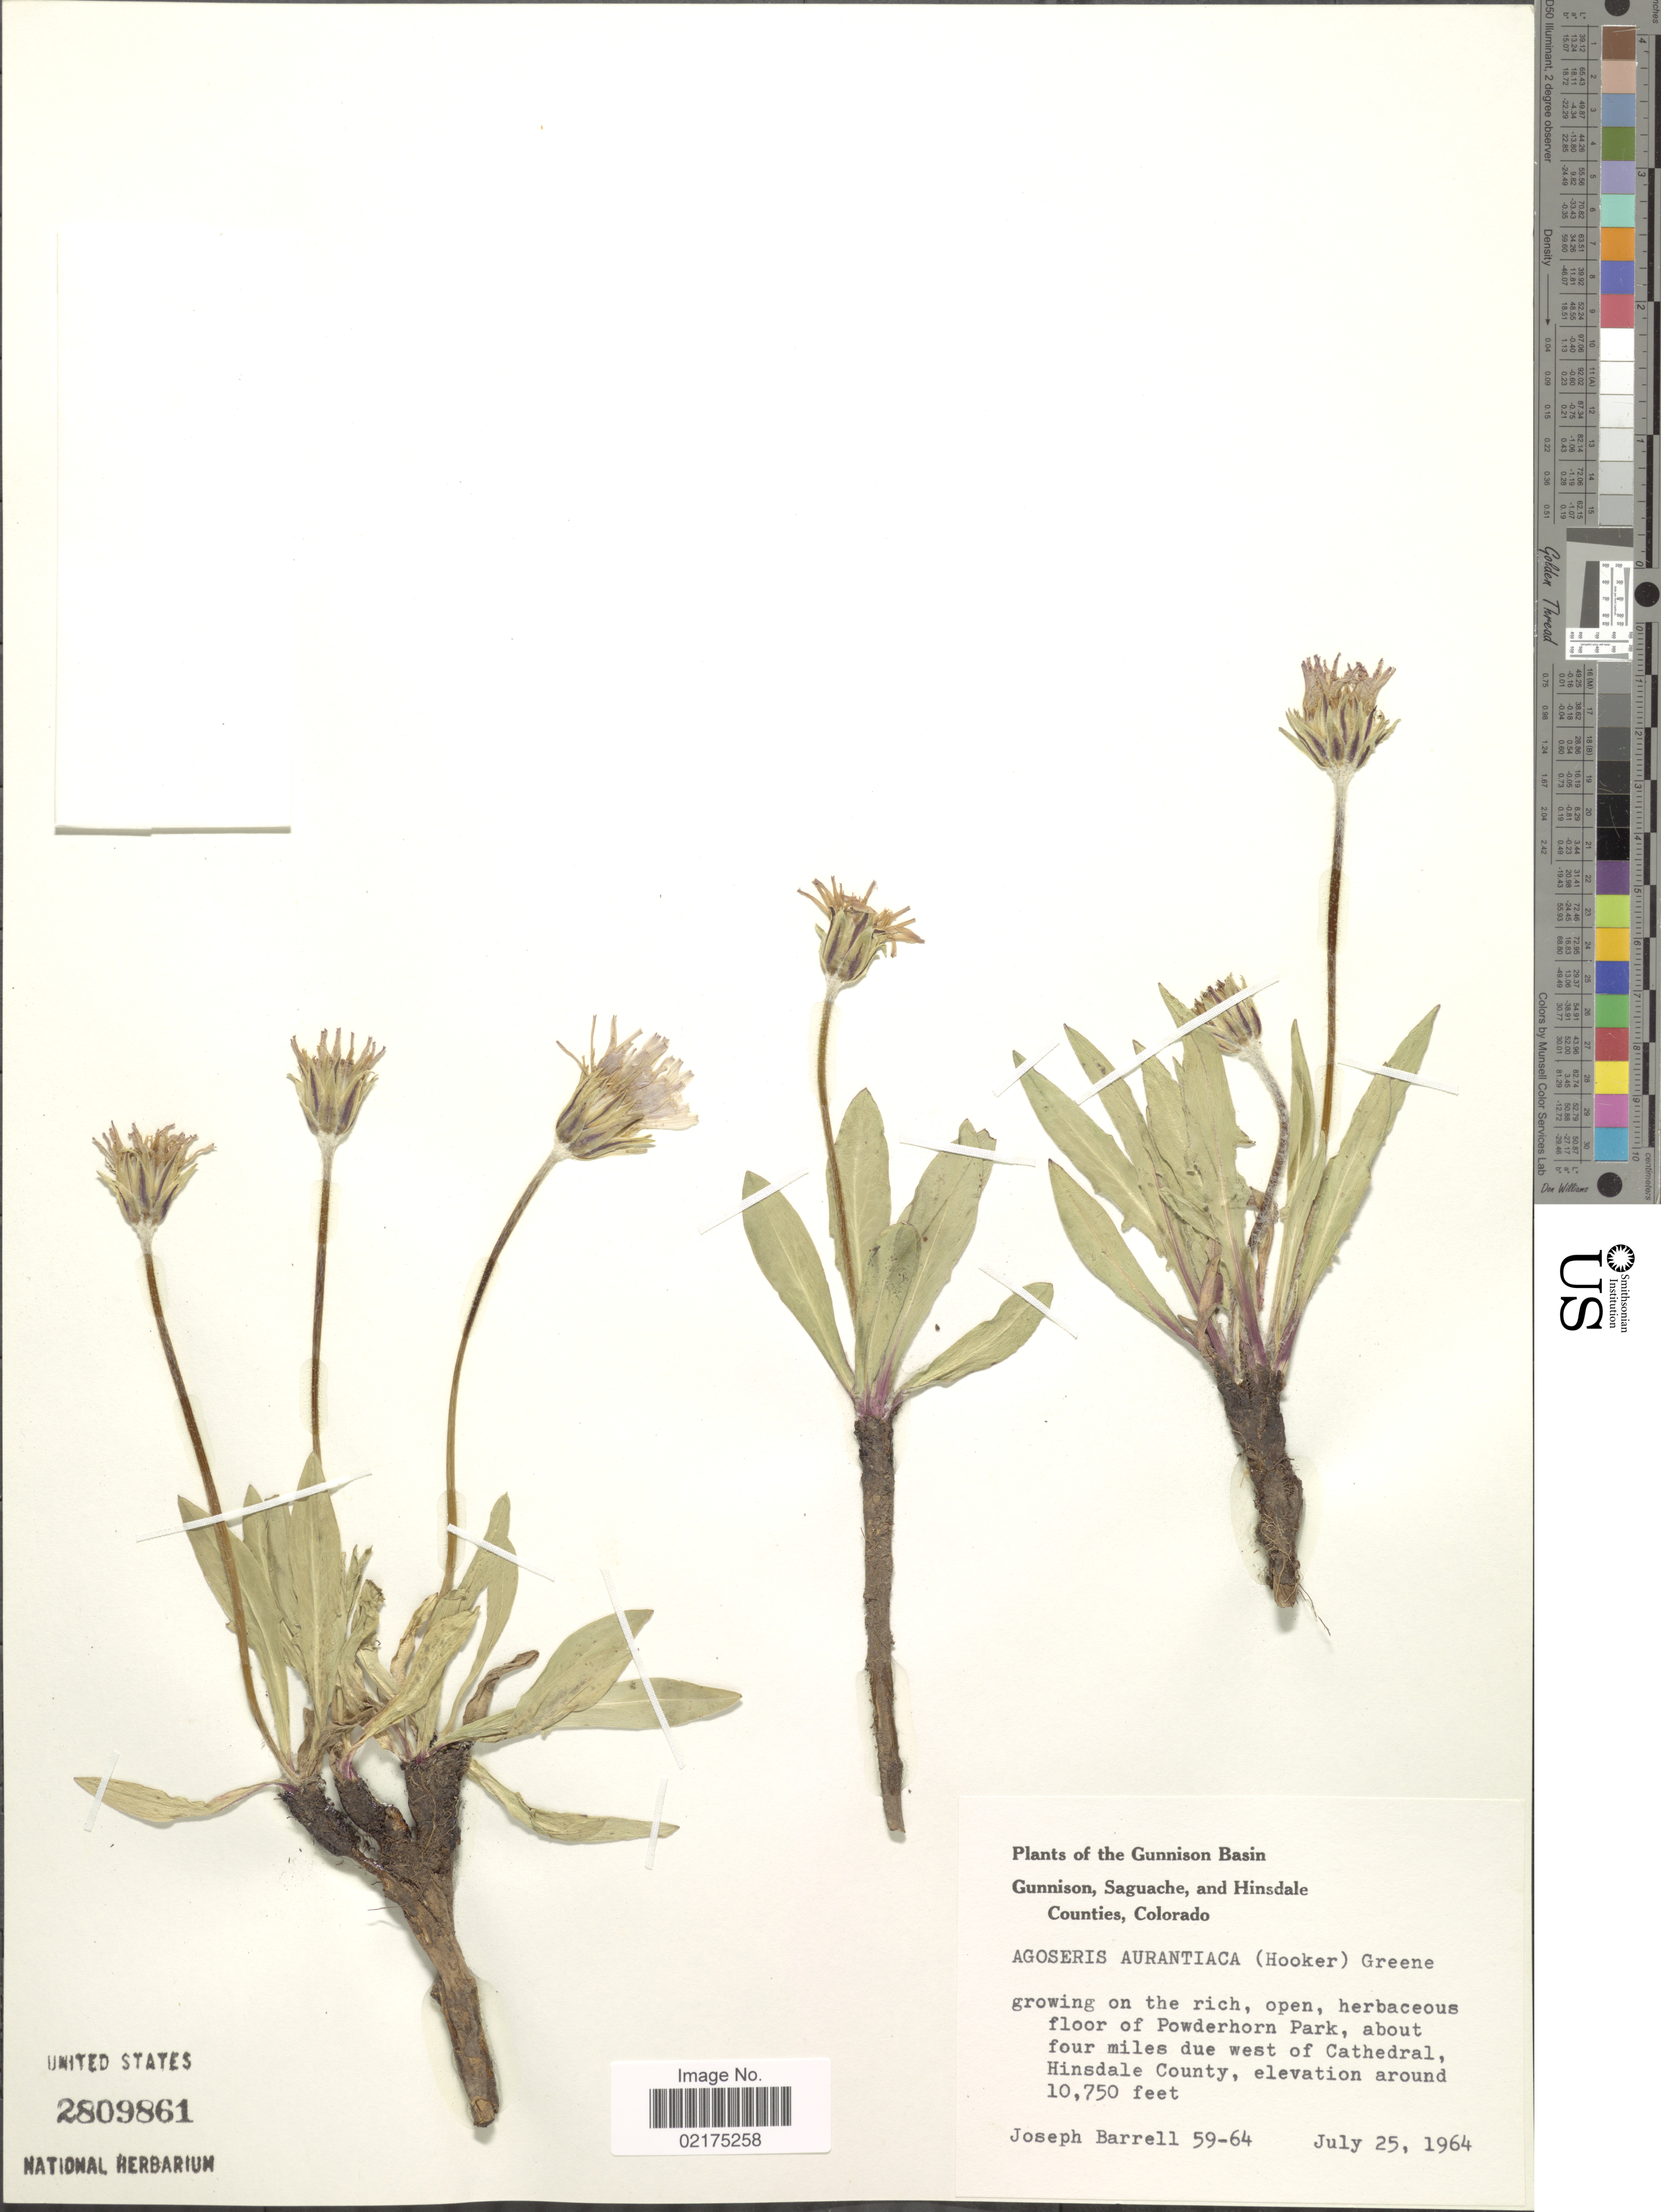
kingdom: Plantae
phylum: Tracheophyta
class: Magnoliopsida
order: Asterales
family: Asteraceae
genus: Agoseris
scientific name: Agoseris aurantiaca var. aurantiaca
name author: (Hook.) Greene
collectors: J. Barrell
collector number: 59-64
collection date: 1964-07-25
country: United States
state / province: Colorado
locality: Gunnison Basin, Gunnison, Saguache, and Hinsdale Counties, growing on the rich, open, herbaceous floor of Powderhorn Park, about four miles due west of Cathedral, Hinsdale County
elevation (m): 3277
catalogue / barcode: US 2809861